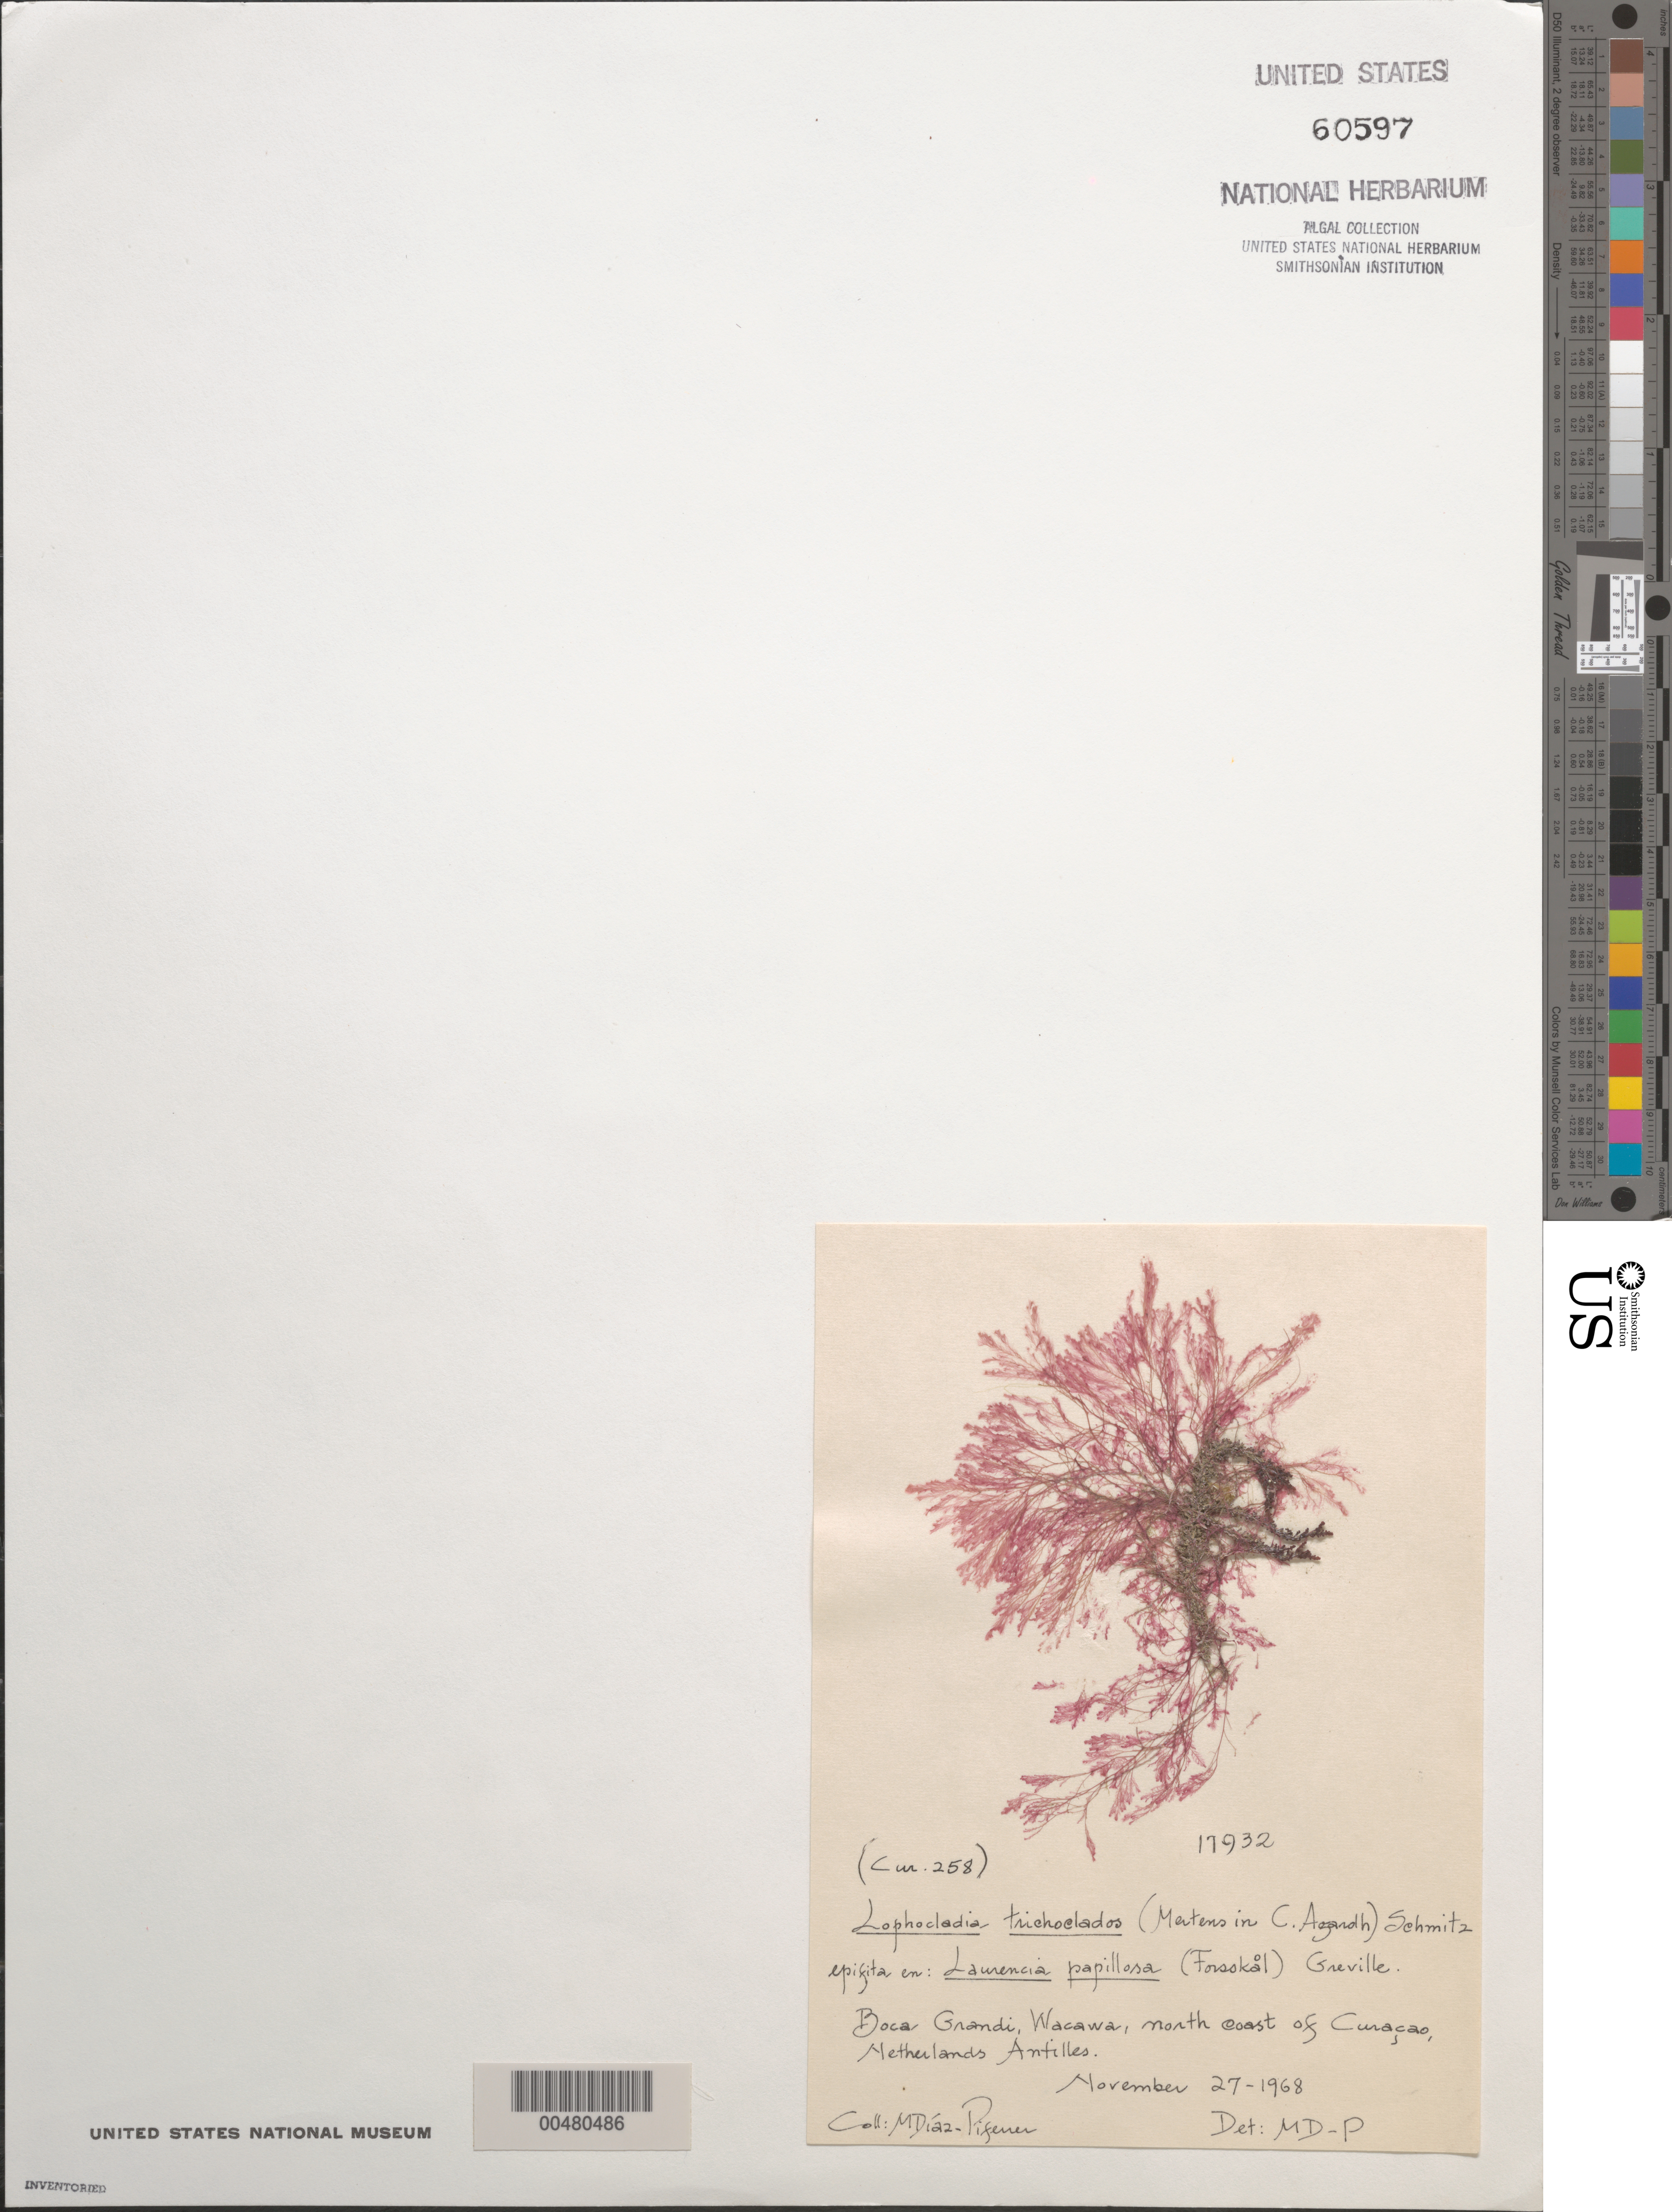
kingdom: Plantae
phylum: Rhodophyta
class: Florideophyceae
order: Ceramiales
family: Rhodomelaceae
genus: Lophocladia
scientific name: Lophocladia trichoclados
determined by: Diaz-Piferrer, M.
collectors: M. Diaz-Piferrer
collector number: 17932 & CUR. 258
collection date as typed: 27 Nov 1968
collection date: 1968-11-27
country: Curaçao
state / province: ABC Islands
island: Curaçao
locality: Boca Grandi, Wacawa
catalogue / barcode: US 60597